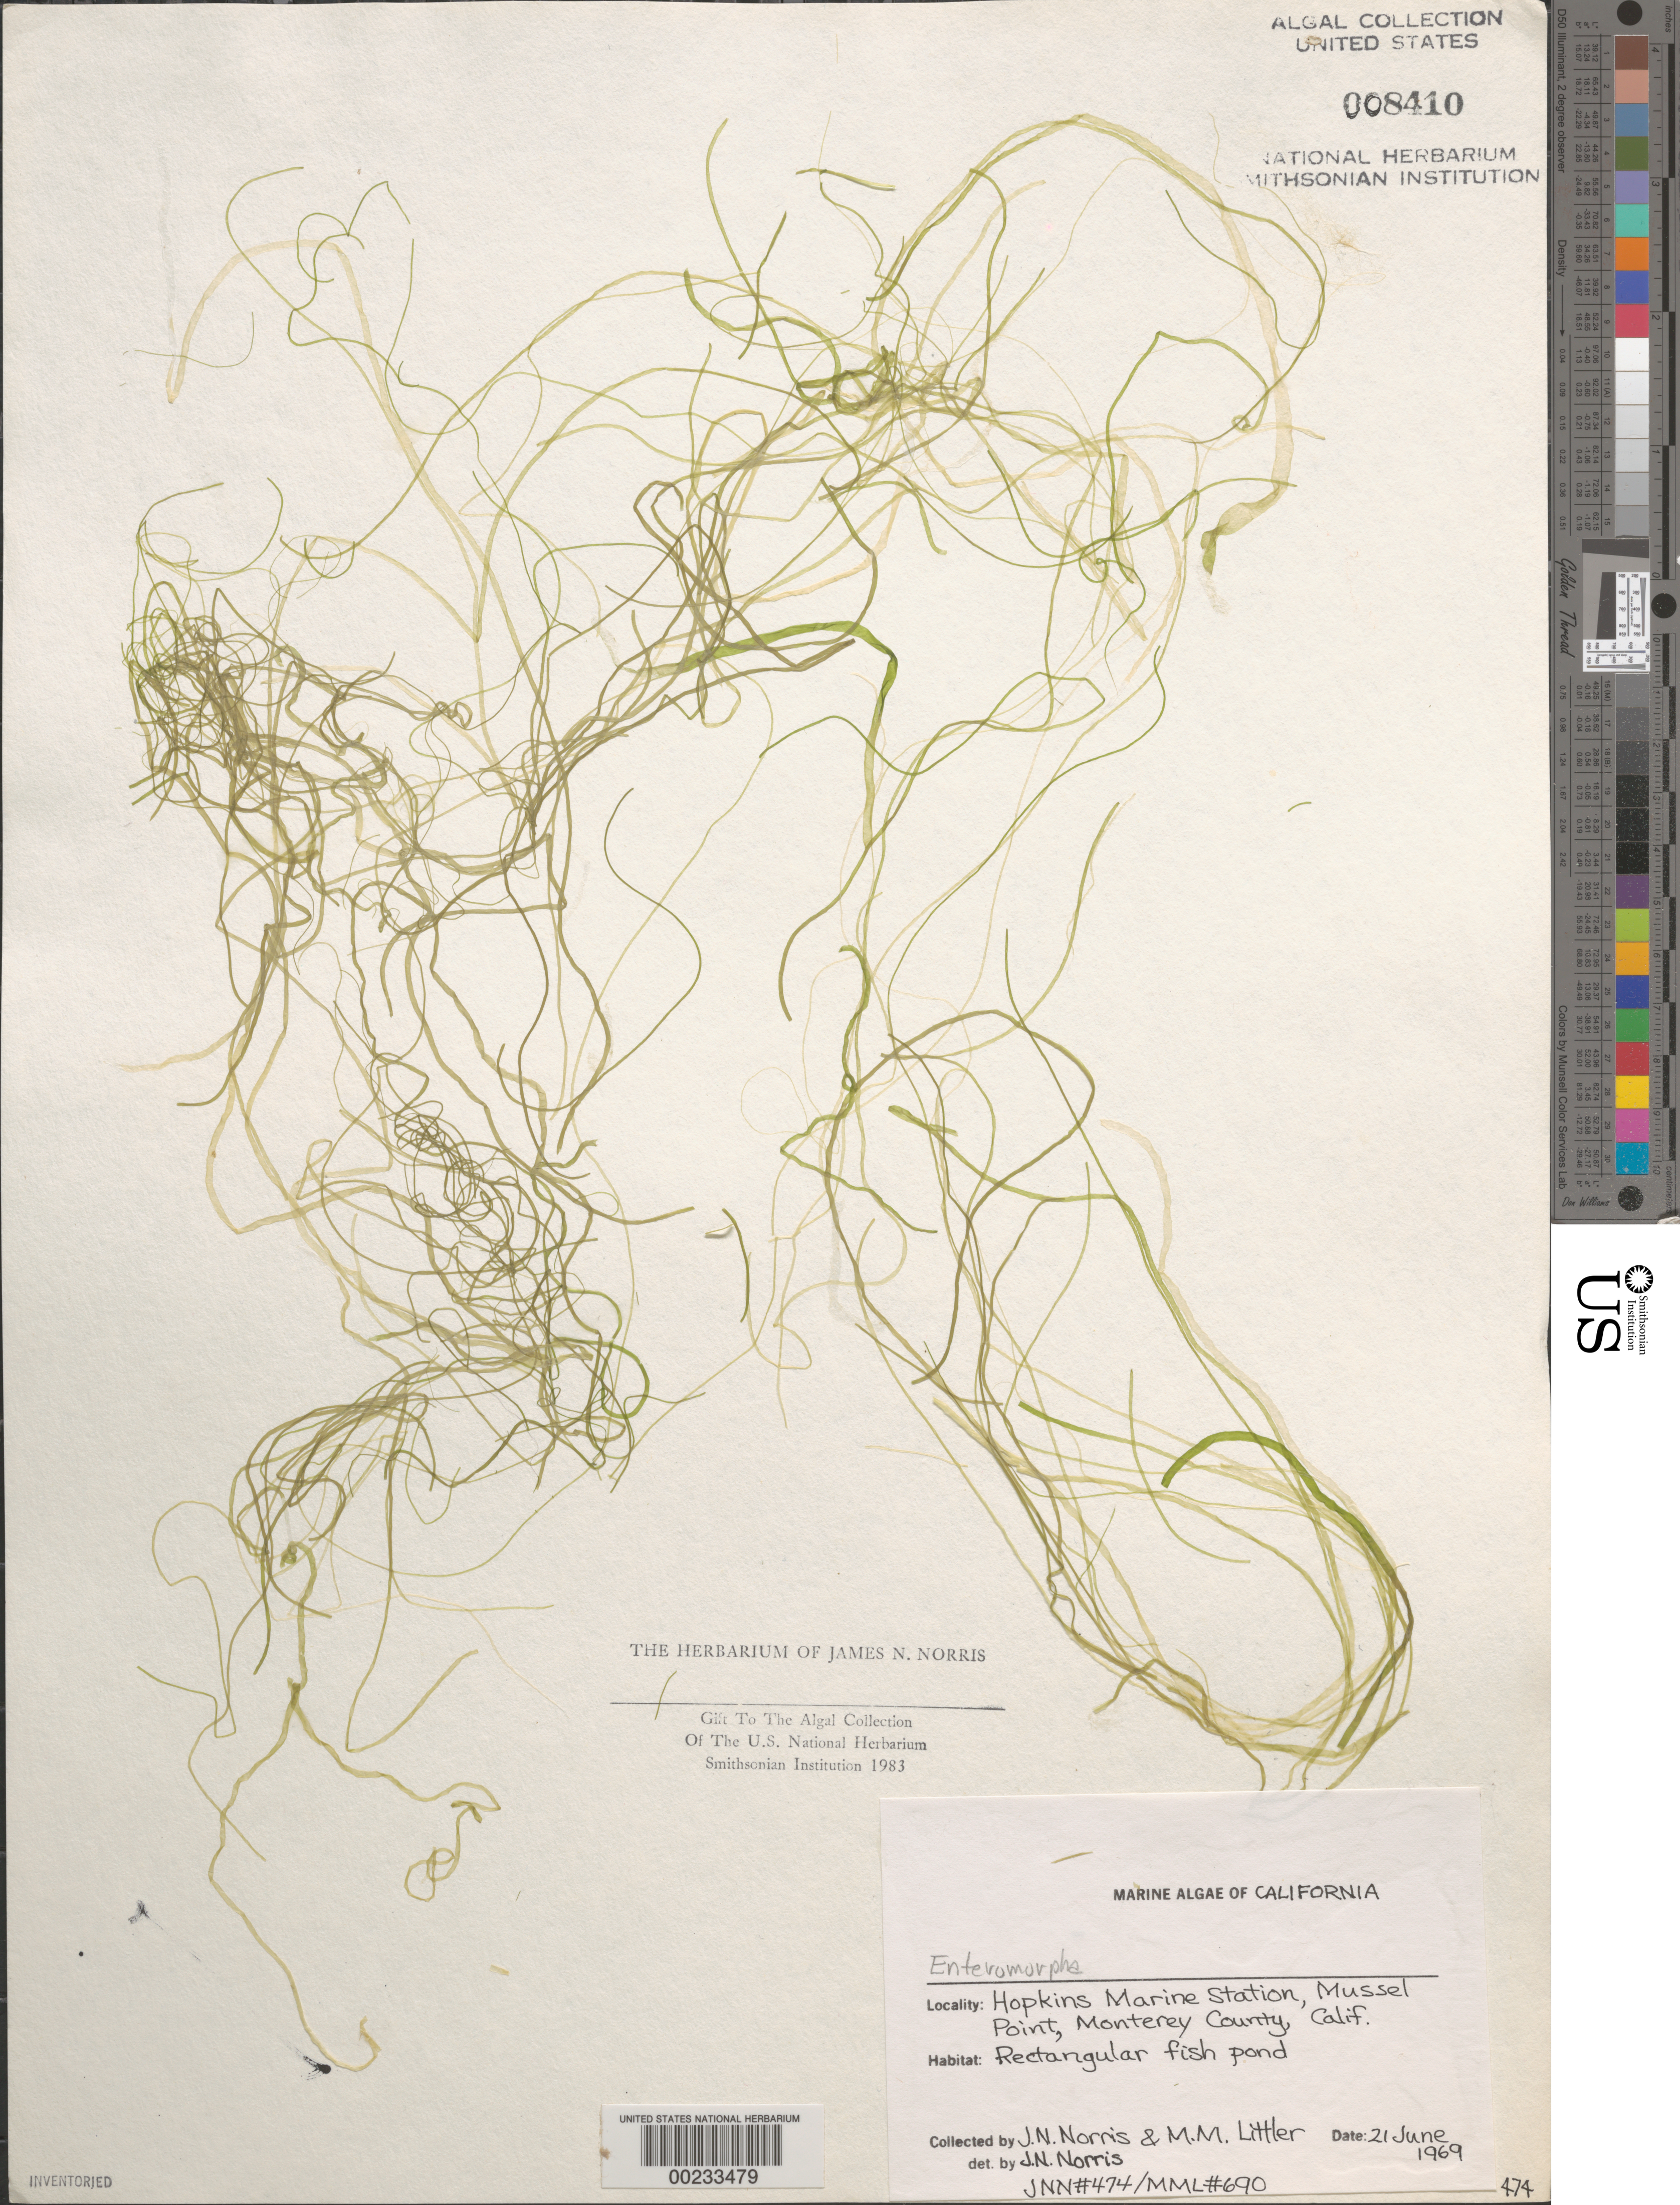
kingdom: Plantae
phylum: Chlorophyta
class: Ulvophyceae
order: Ulvales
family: Ulvaceae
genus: Ulva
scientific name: Ulva sp.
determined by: Algae name updating Project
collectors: J. N. Norris & M. M. Littler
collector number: JN-474 & ML 690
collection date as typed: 21 Jun 1969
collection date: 1969-06-21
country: United States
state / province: California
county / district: Monterey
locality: Hopkins Marine Station, Mussel Point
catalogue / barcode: US 8410